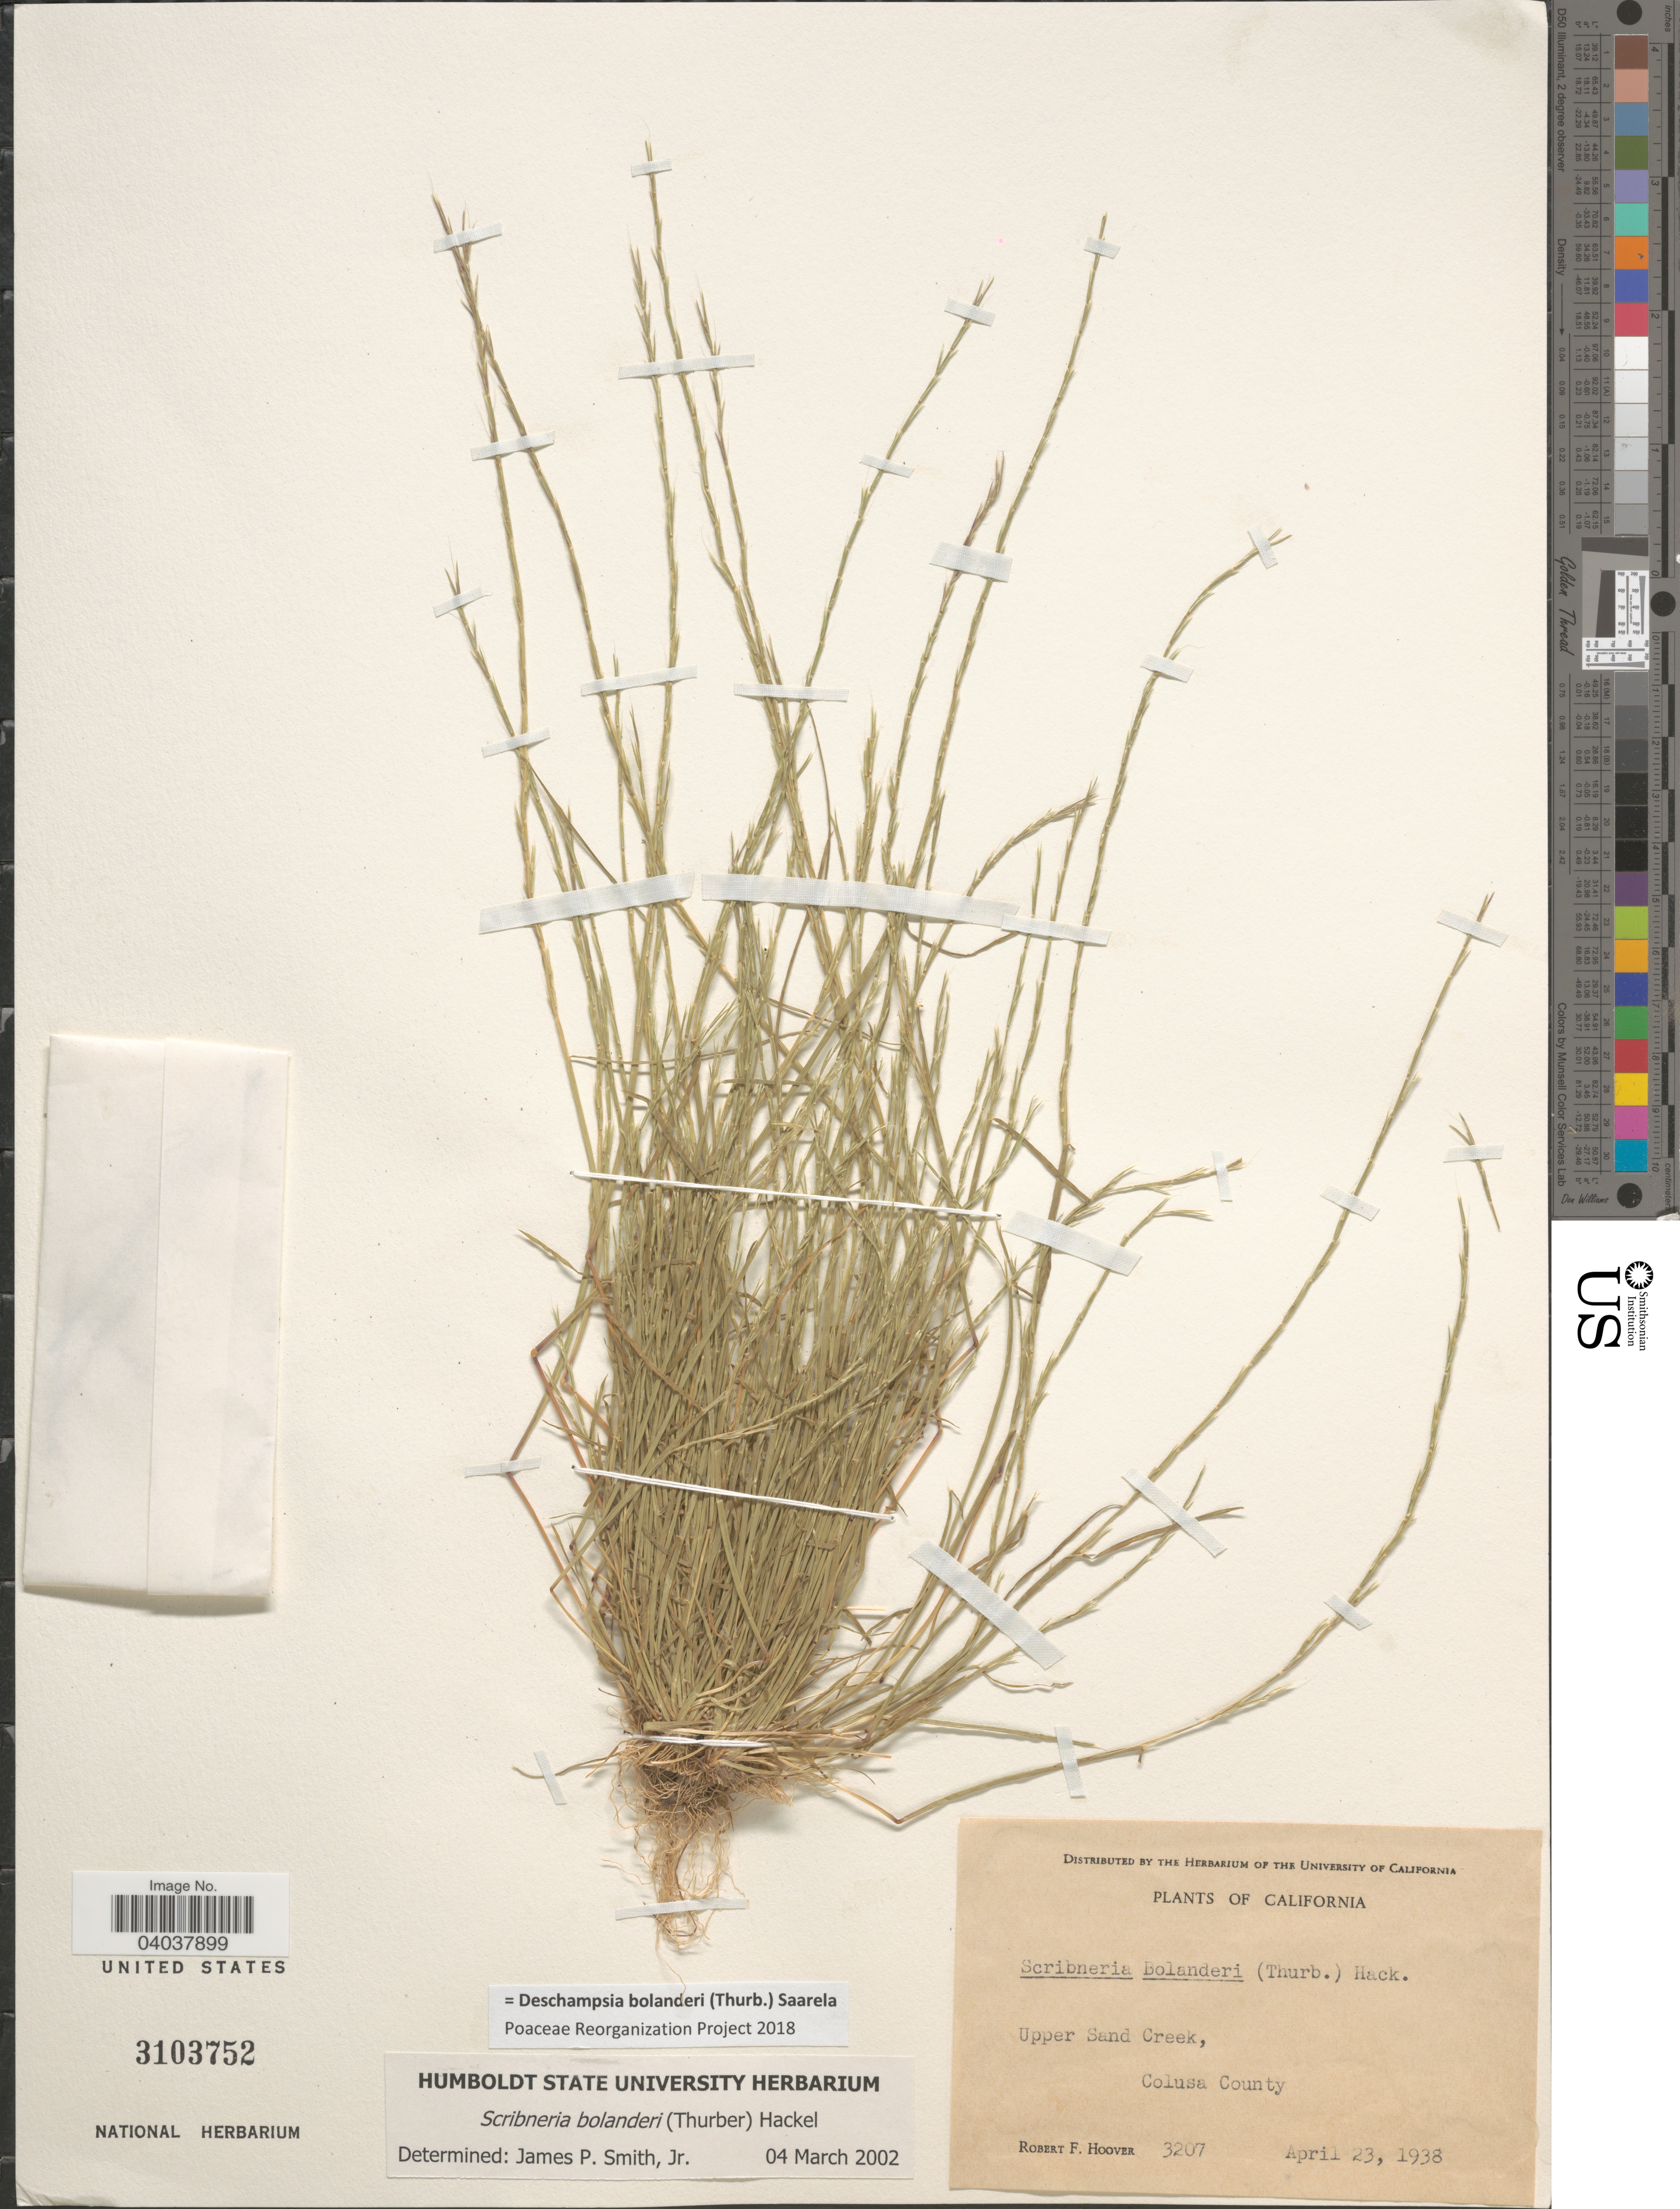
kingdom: Plantae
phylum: Tracheophyta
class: Liliopsida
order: Poales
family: Poaceae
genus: Deschampsia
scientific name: Deschampsia bolanderi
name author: (Thurb.) Saarela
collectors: R. F. Hoover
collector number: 3207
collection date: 1938-04-23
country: United States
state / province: California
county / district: Colusa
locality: Upper Sand Creek, Colusa County.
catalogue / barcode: US 3103752